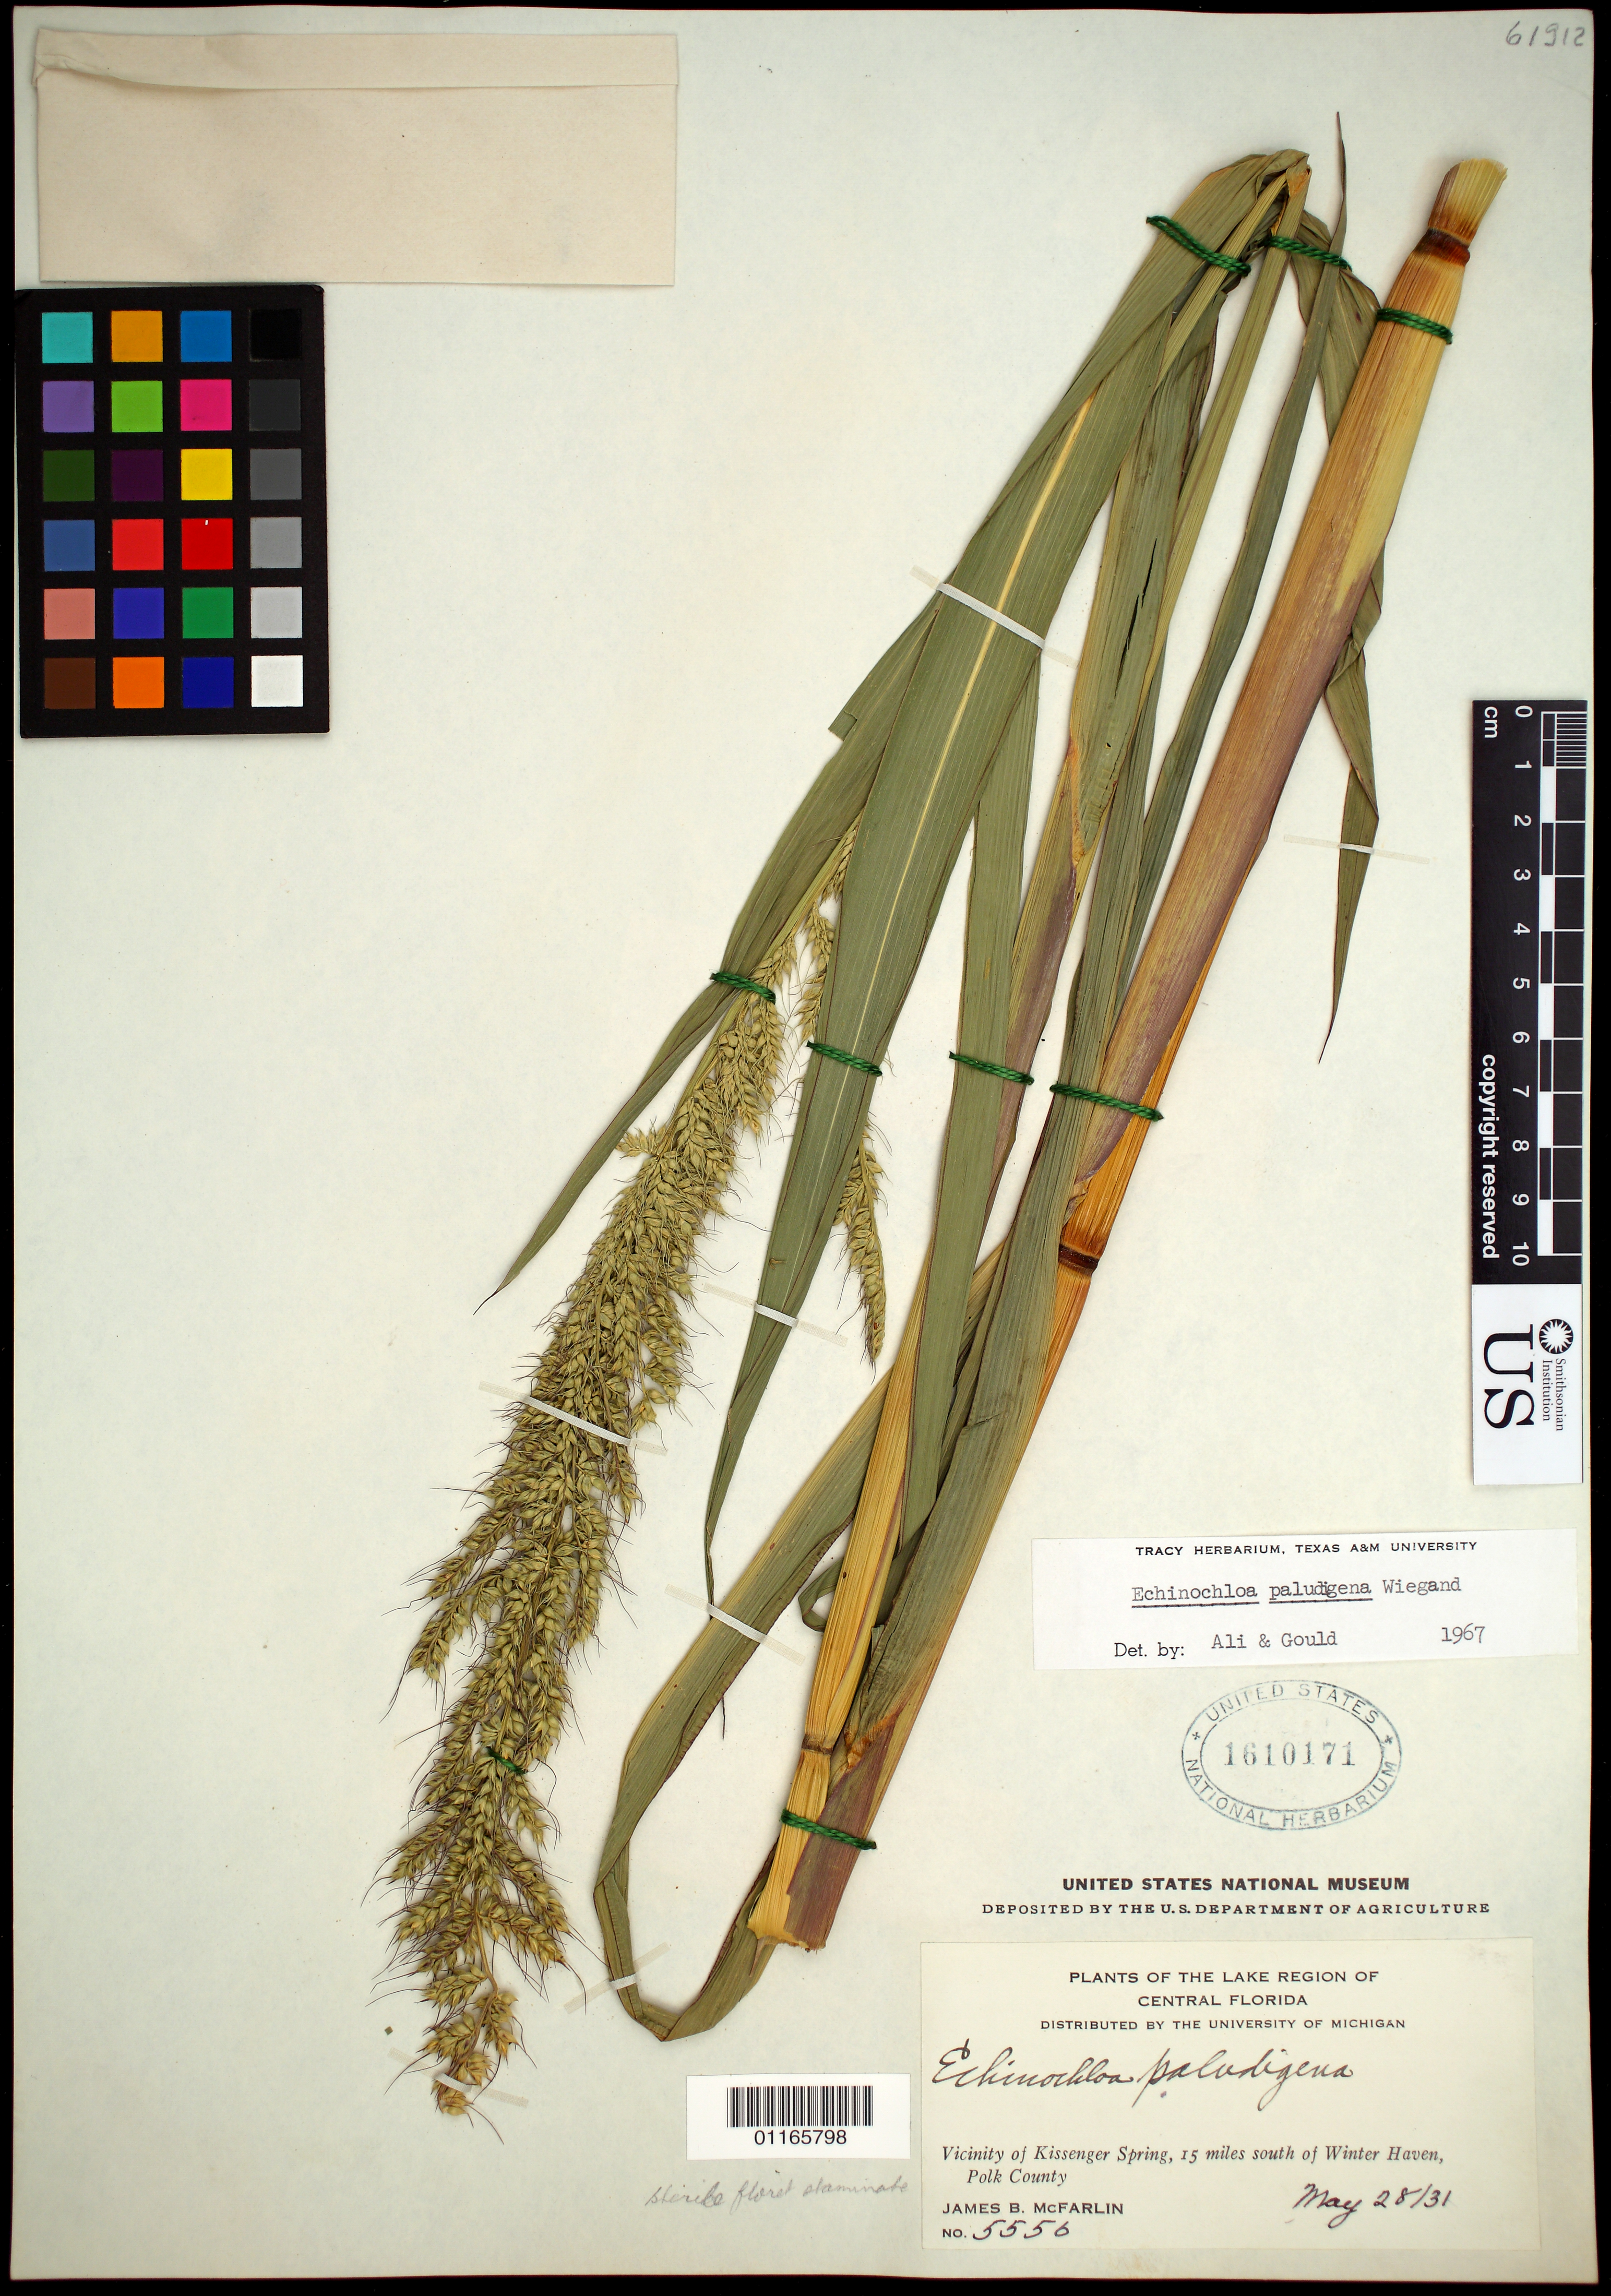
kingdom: Plantae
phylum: Tracheophyta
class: Liliopsida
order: Poales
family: Poaceae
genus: Echinochloa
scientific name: Echinochloa paludigena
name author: Wiegand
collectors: J. McFarlin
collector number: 5556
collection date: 1931-05-28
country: United States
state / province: Florida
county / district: Polk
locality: Vicinity of Kissenger Spring, 15 miles south of Winter Haven.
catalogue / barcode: US 1610171